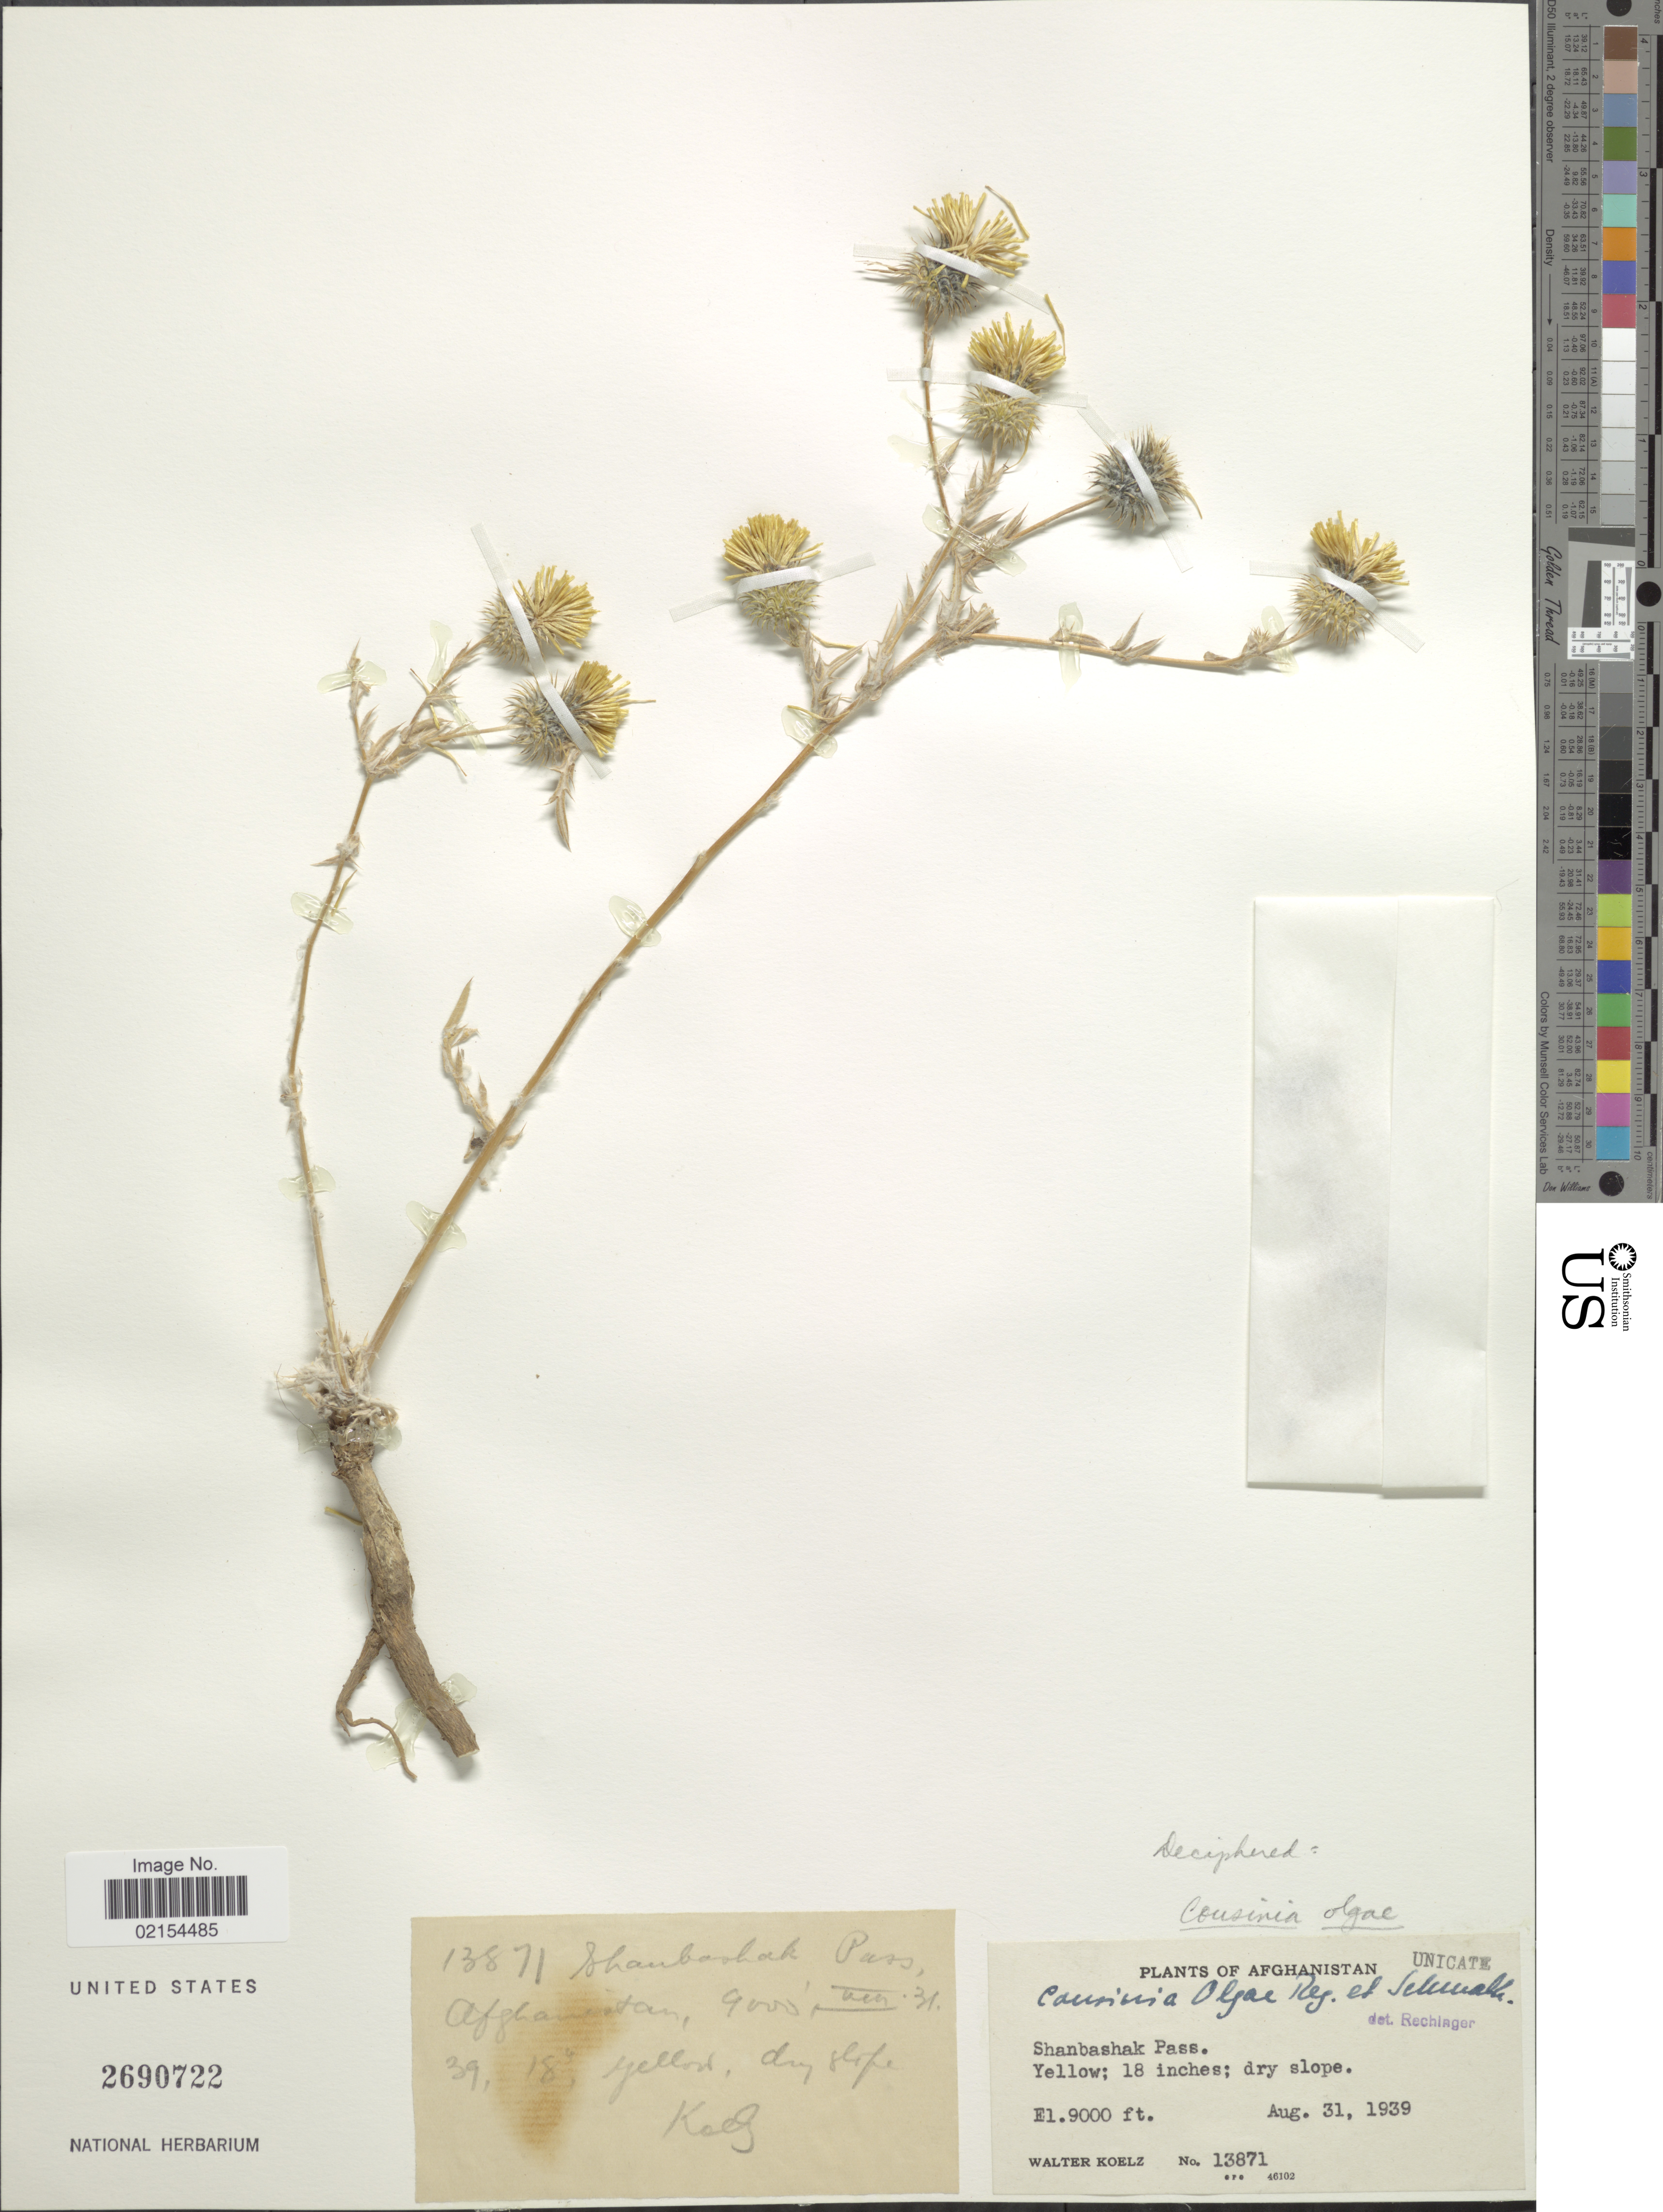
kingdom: Plantae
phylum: Tracheophyta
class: Magnoliopsida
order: Asterales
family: Asteraceae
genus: Cousinia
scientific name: Cousinia olgae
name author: Regel & Schmalh.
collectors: W. N. Koelz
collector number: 13871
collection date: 1939-08-31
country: Afghanistan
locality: Shanbashak Pass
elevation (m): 2743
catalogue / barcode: US 2690722